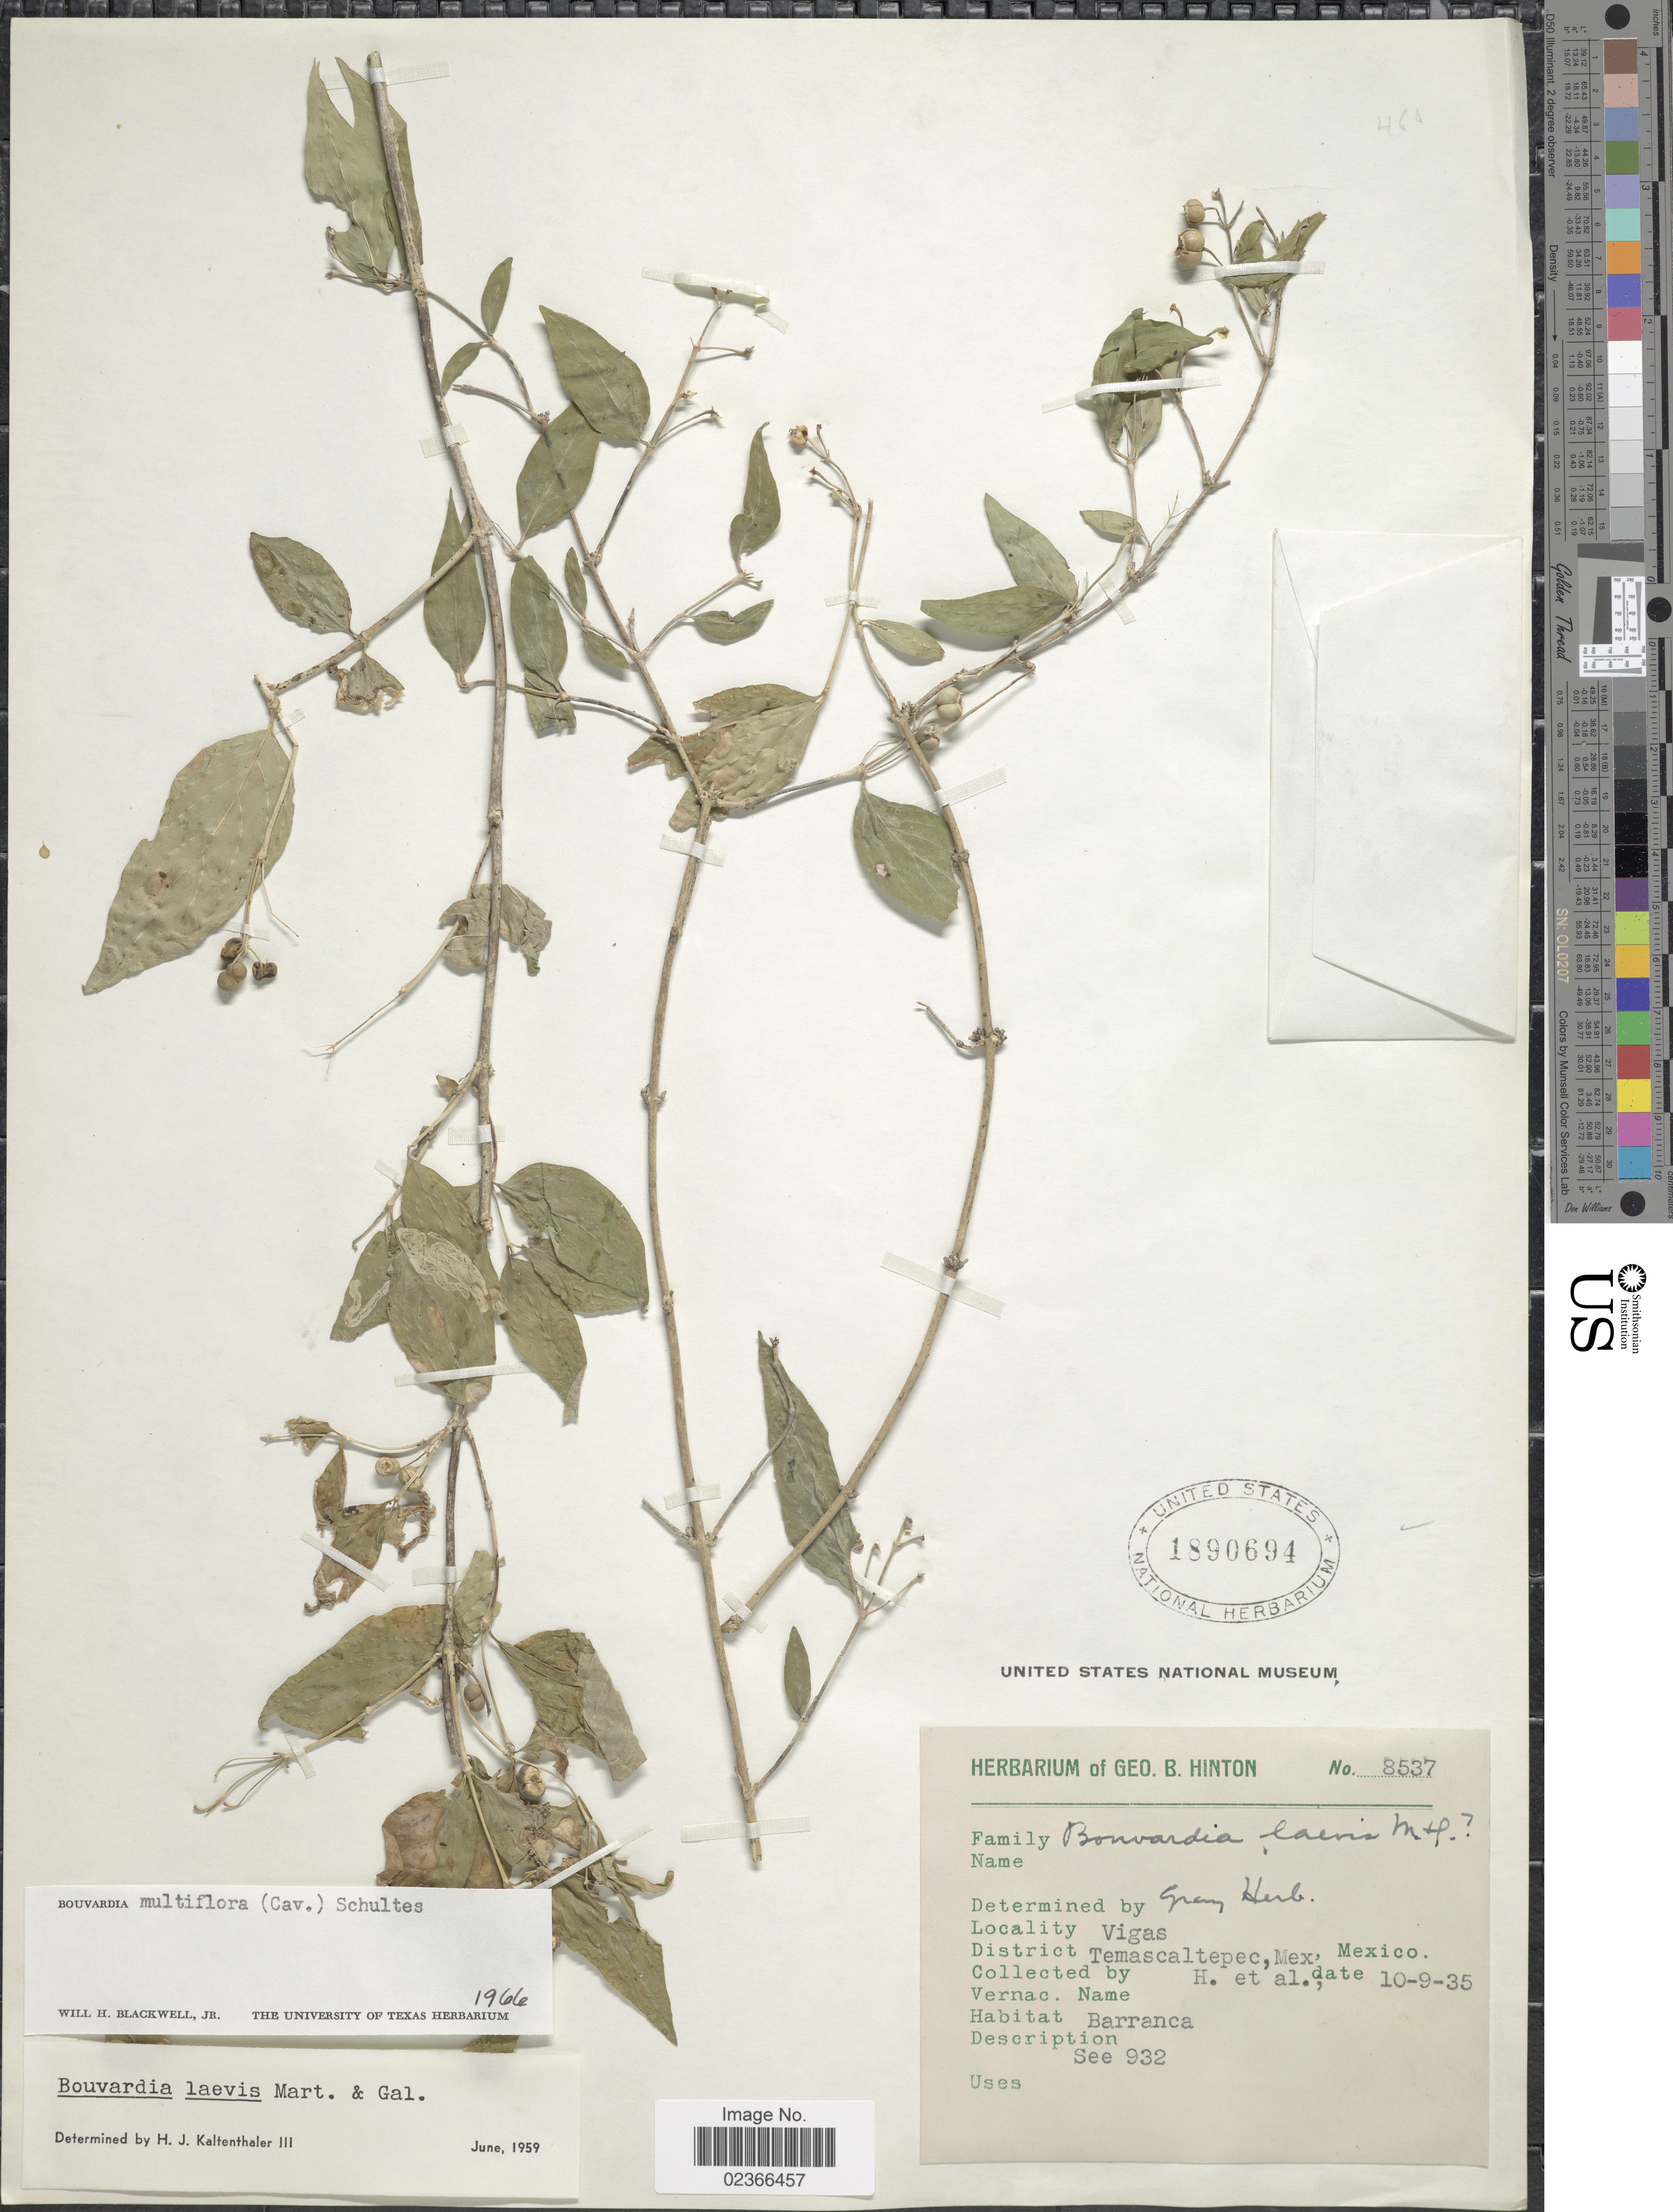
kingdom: Plantae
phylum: Tracheophyta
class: Magnoliopsida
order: Gentianales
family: Rubiaceae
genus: Bouvardia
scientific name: Bouvardia multiflora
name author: (Cav.) Schult.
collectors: G. B. Hinton & et al.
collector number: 8537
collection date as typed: Transcribed d/m/y: 9/10/35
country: Mexico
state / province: México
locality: Vigas, District Temascaltepec, Mex.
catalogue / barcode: US 1890694